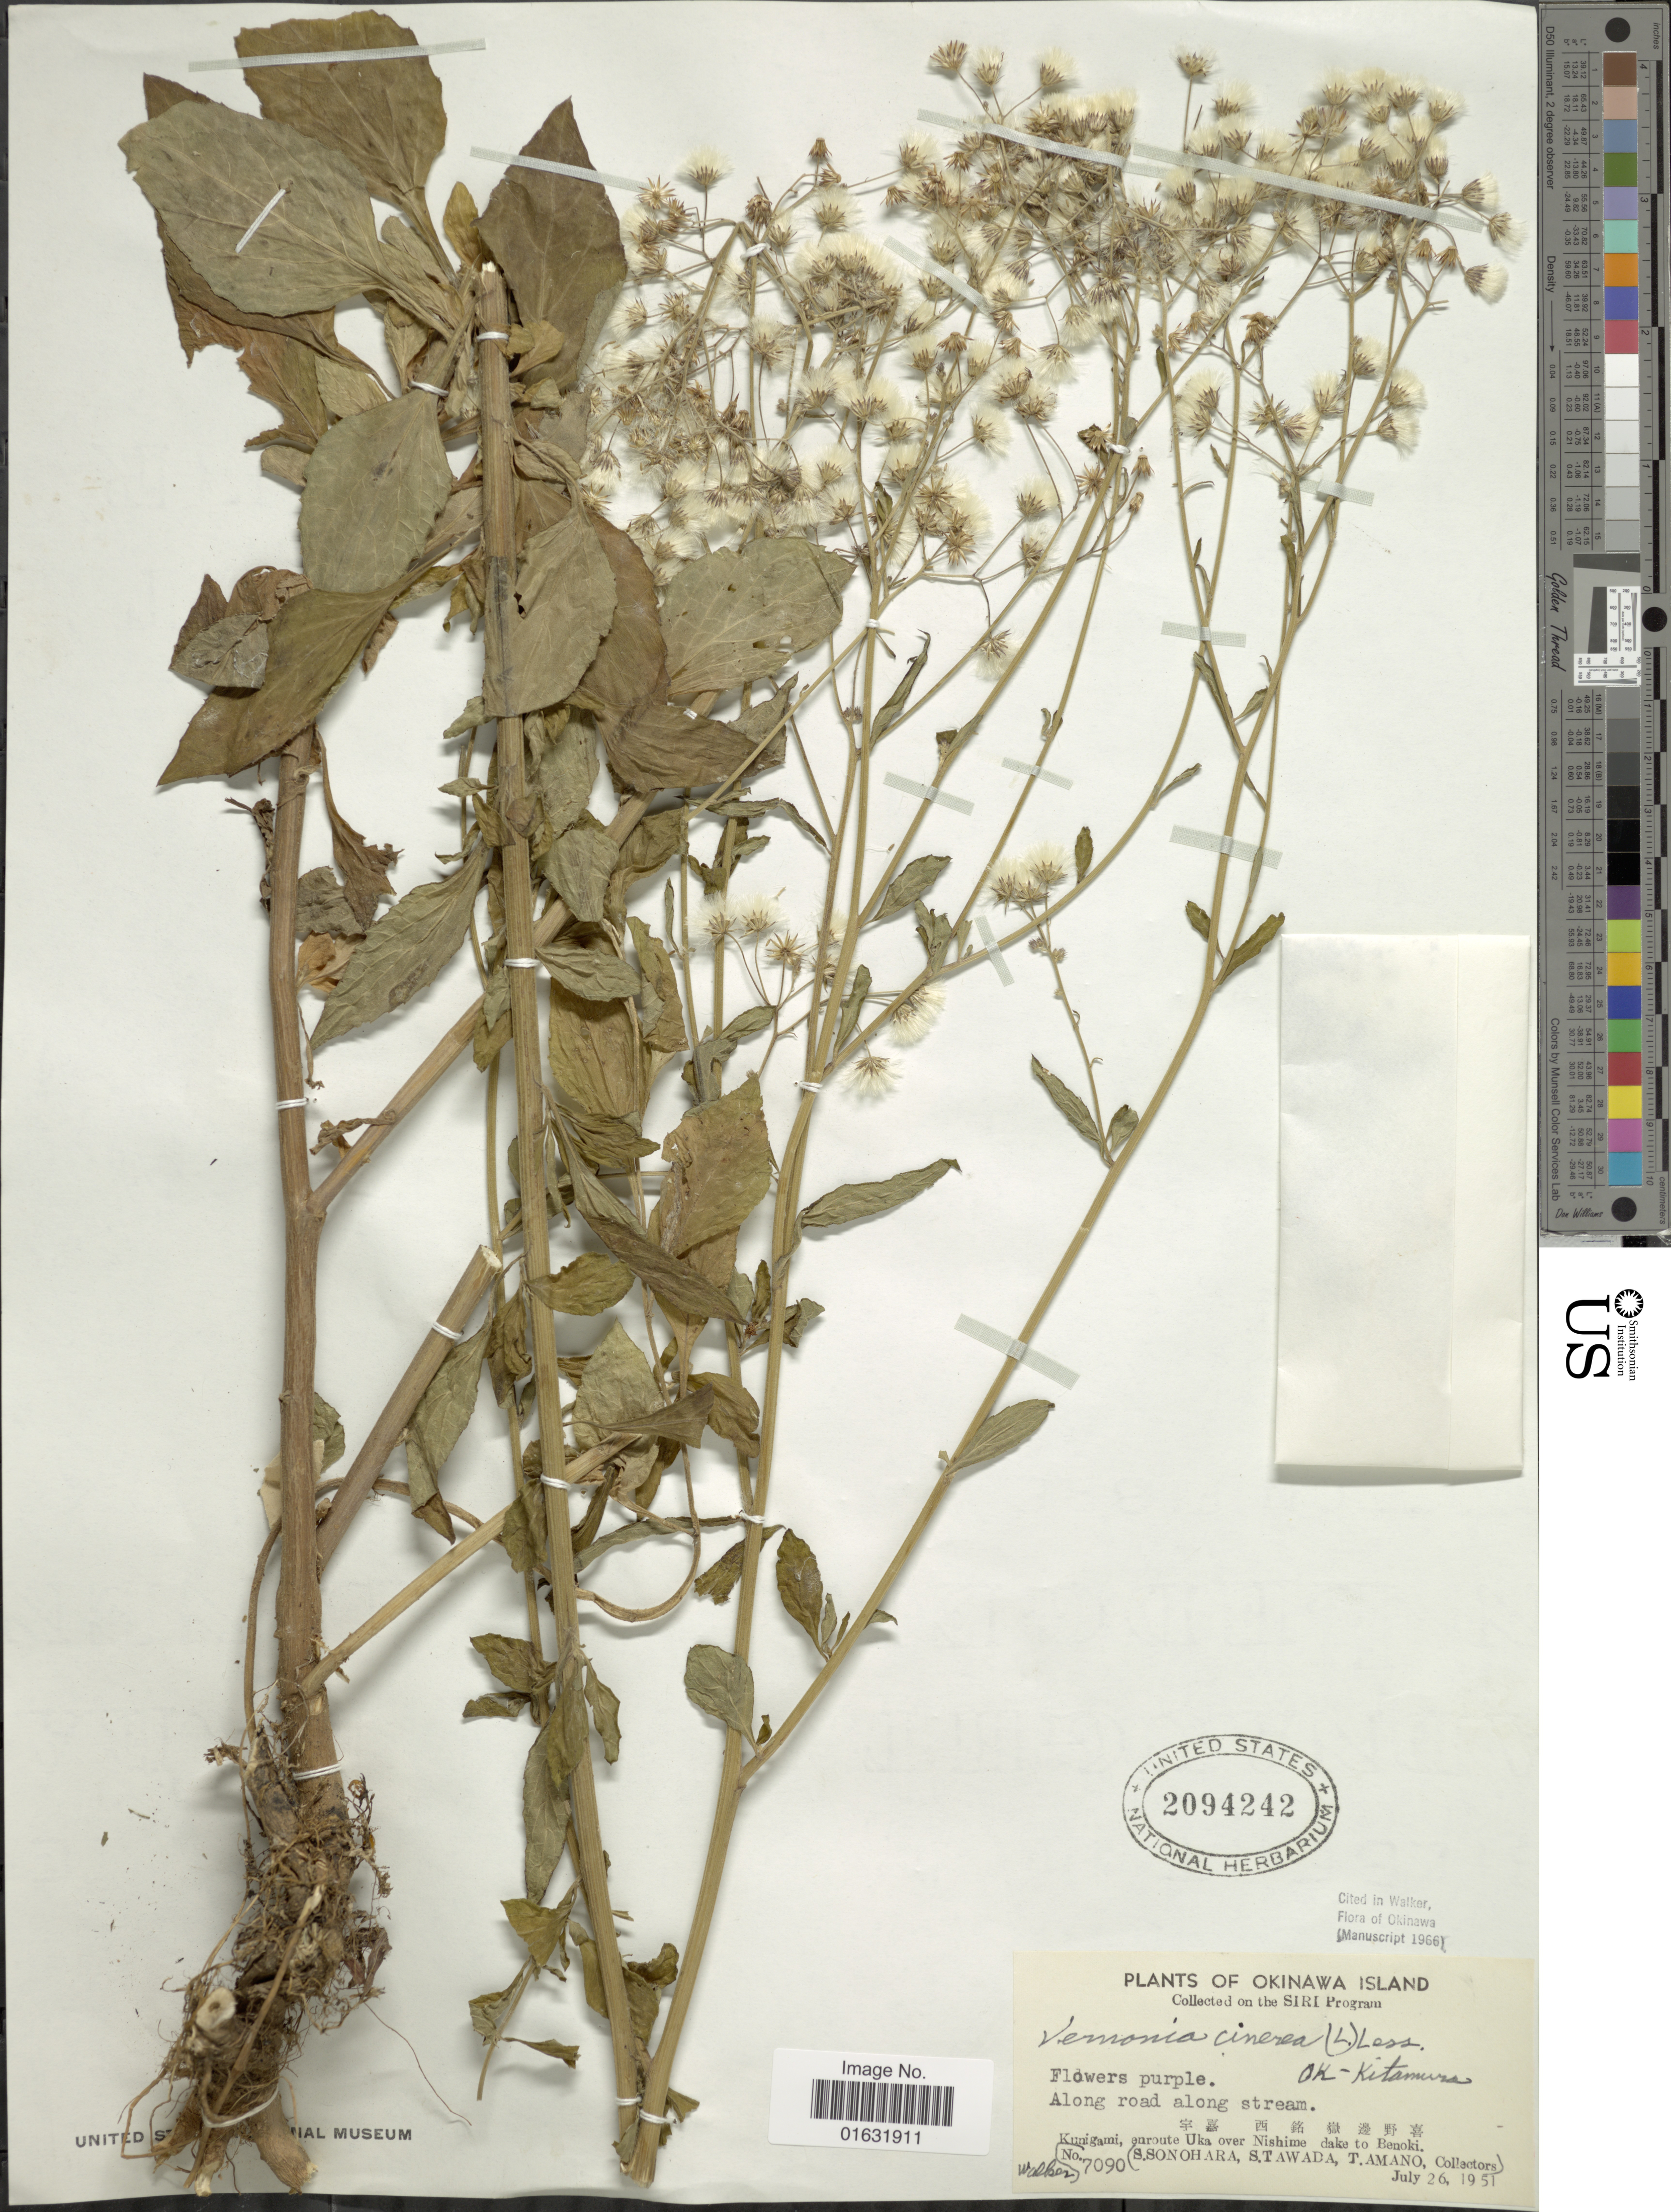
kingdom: Plantae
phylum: Tracheophyta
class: Magnoliopsida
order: Asterales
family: Asteraceae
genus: Cyanthillium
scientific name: Cyanthillium cinereum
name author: (L.) H. Rob.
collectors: S. Sonohara, S. Tawada & T. Amano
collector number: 7090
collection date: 1951-07-26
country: Japan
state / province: Okinawa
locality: Kunigami, enroute Uka over Nishime dake to Benoki, Along road along stream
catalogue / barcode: US 2094242